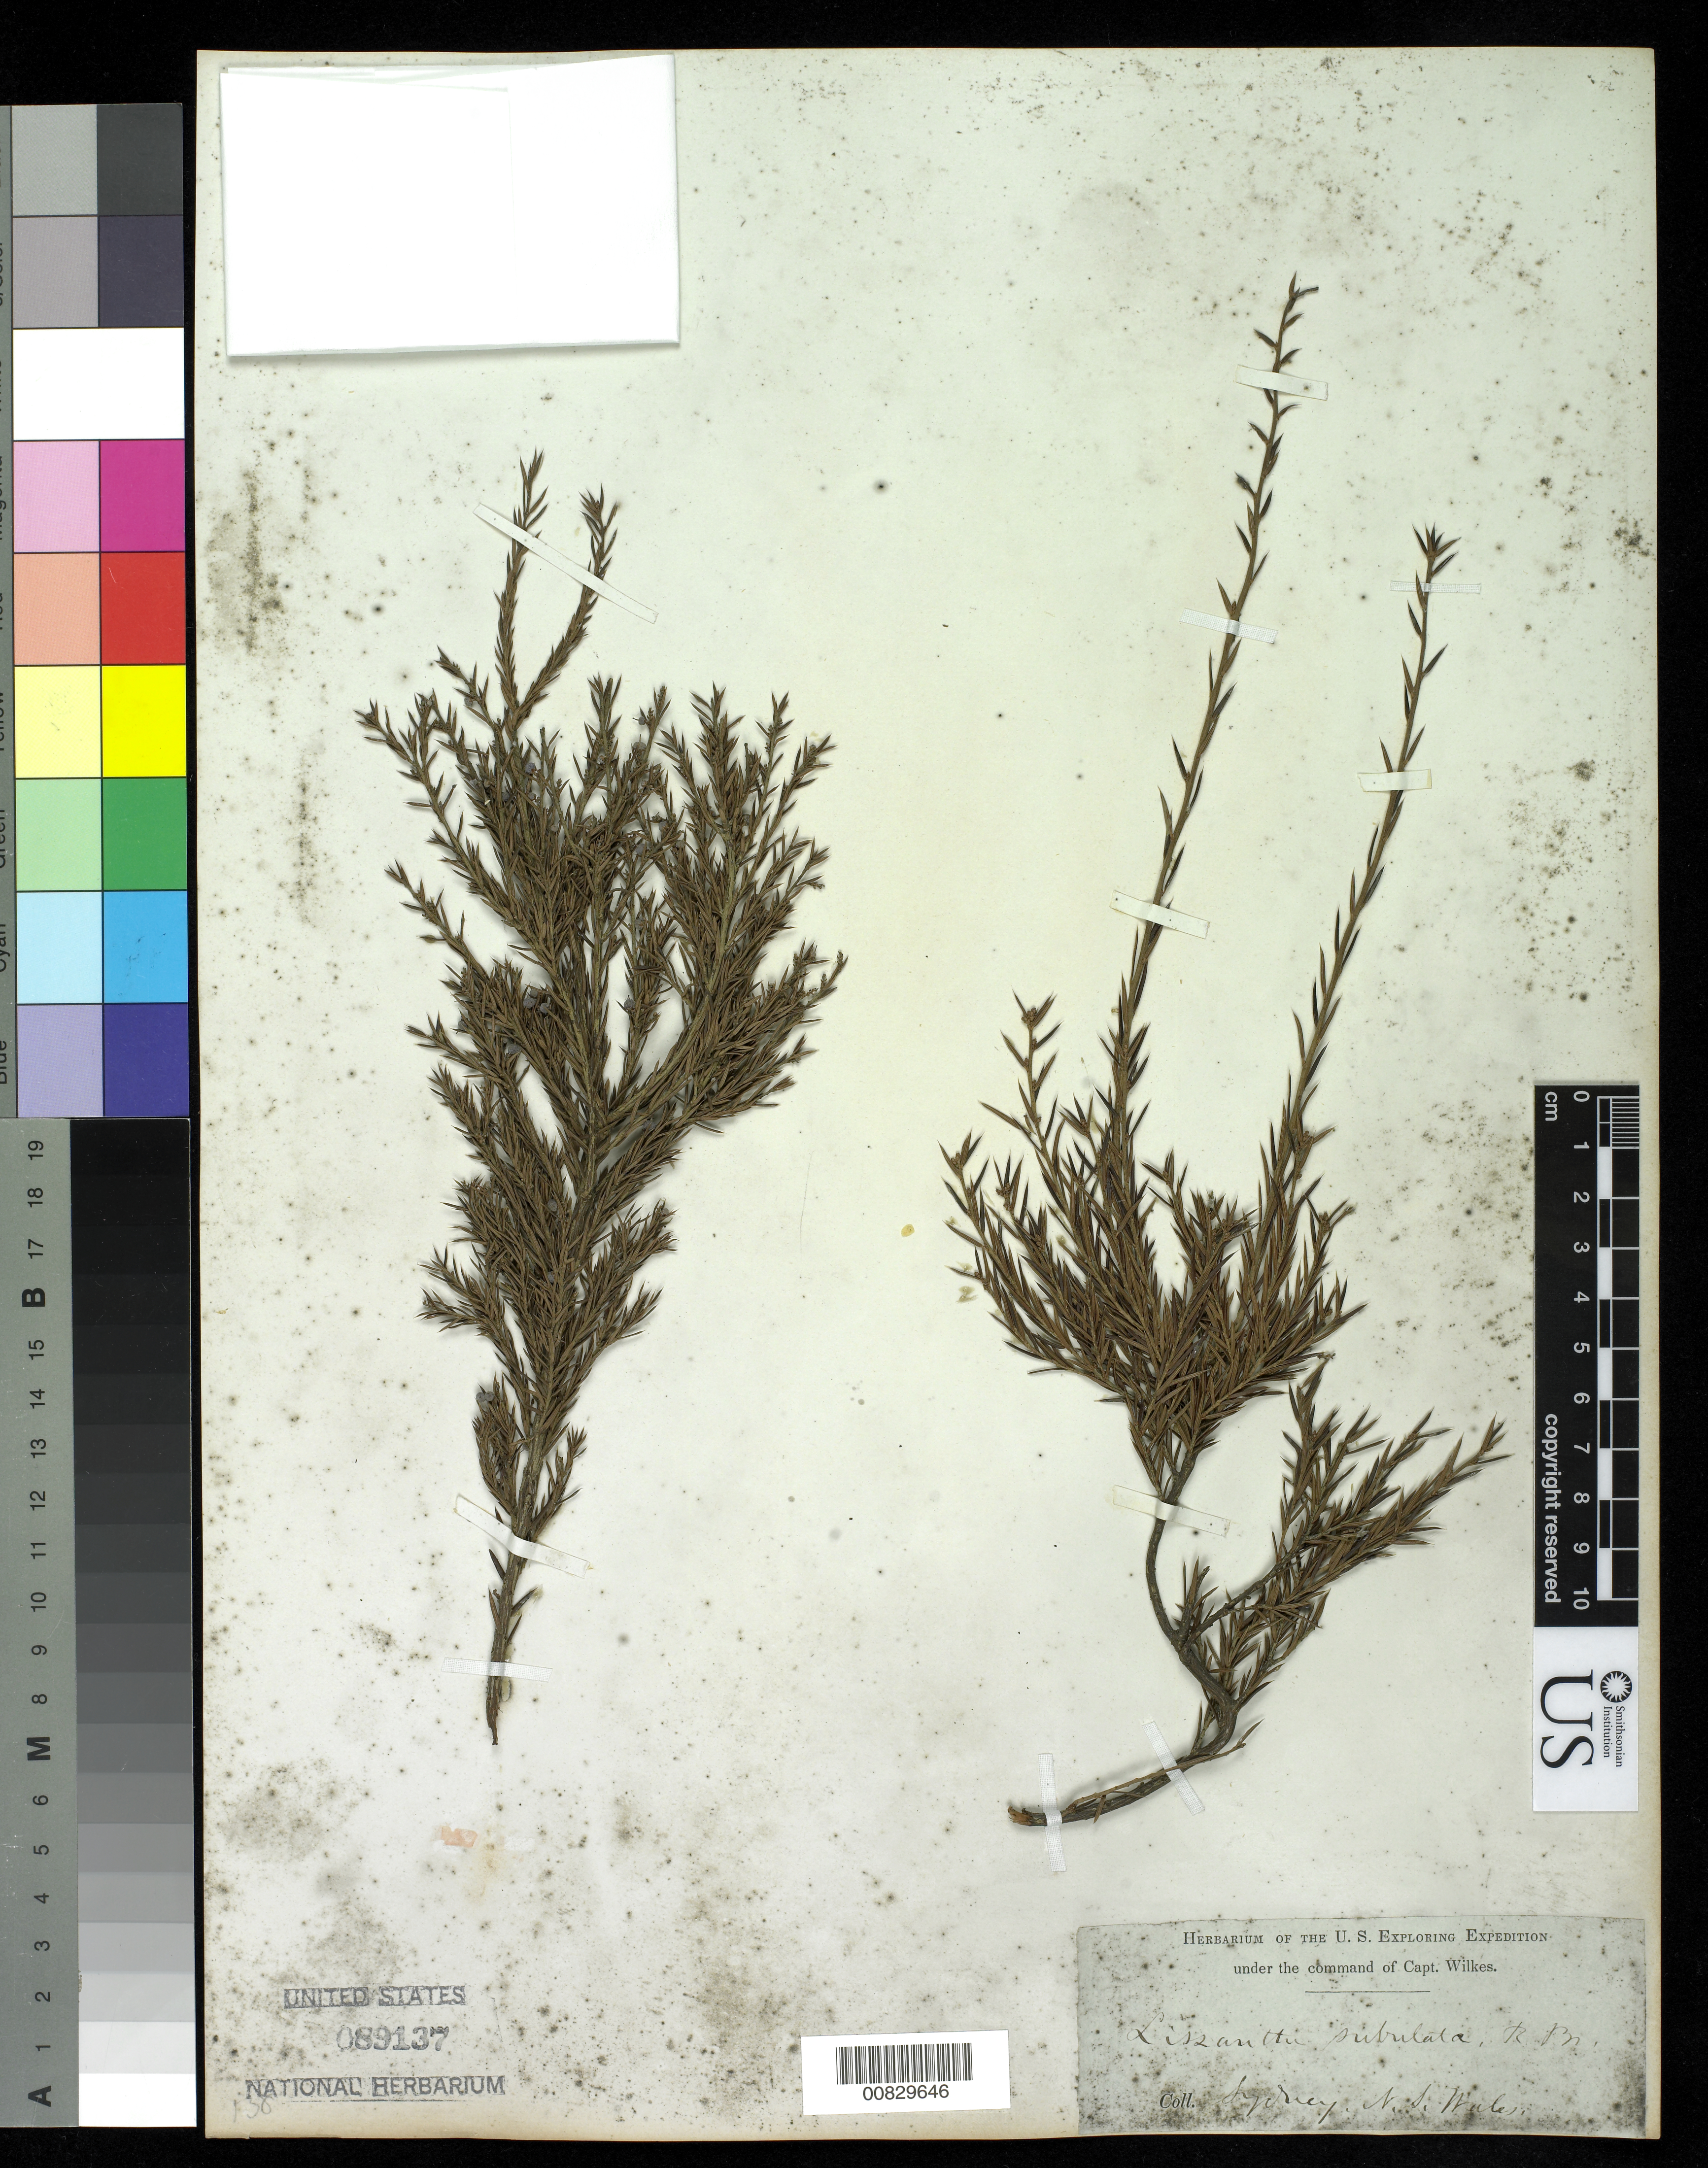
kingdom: Plantae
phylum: Tracheophyta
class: Magnoliopsida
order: Ericales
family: Ericaceae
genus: Lissanthe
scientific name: Lissanthe subulata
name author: R. Br.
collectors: Wilkes Explor. Exped.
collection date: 1838/1842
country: Australia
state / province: New South Wales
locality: Sydney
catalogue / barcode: US 89137